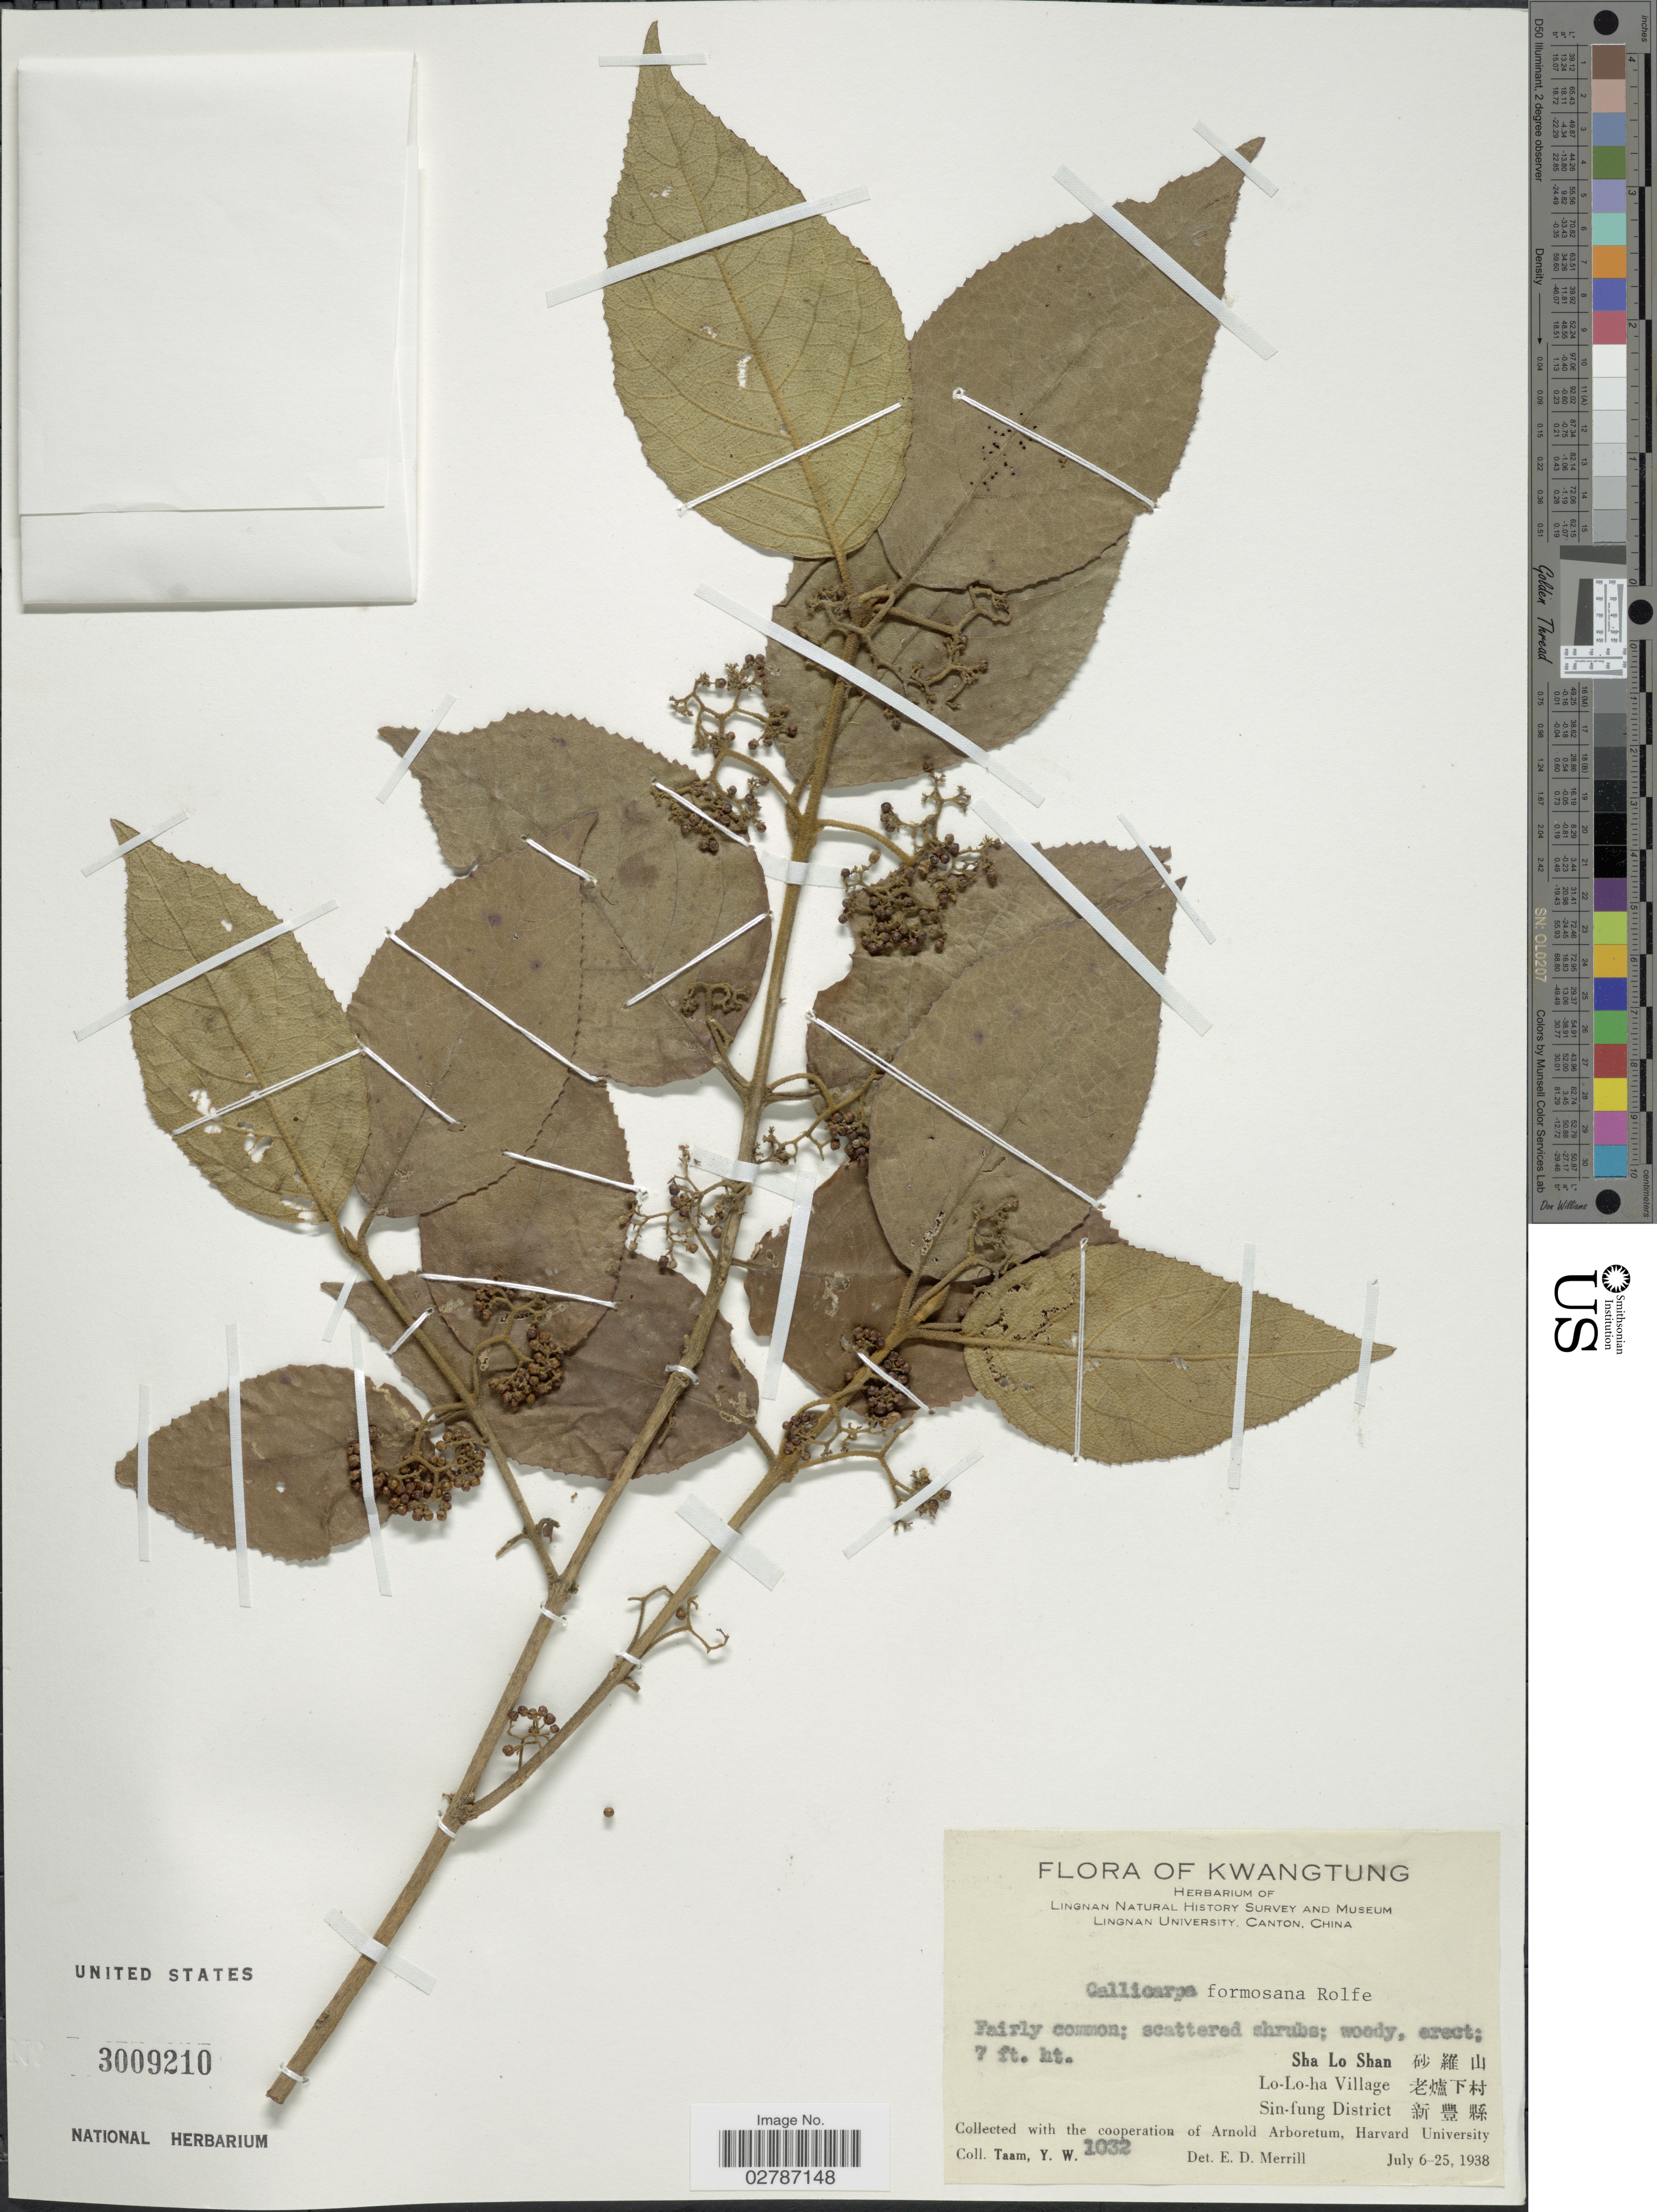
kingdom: Plantae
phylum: Tracheophyta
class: Magnoliopsida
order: Lamiales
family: Lamiaceae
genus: Callicarpa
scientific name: Callicarpa formosana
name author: Rolfe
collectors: Y. W. Taam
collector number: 1032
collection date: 1938-07-06/1938-07-25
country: China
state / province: Guangdong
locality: Kwangtung. Sha Lo Shan. Lo-Lo-ha Village. Sin-fung District.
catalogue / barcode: US 3009210